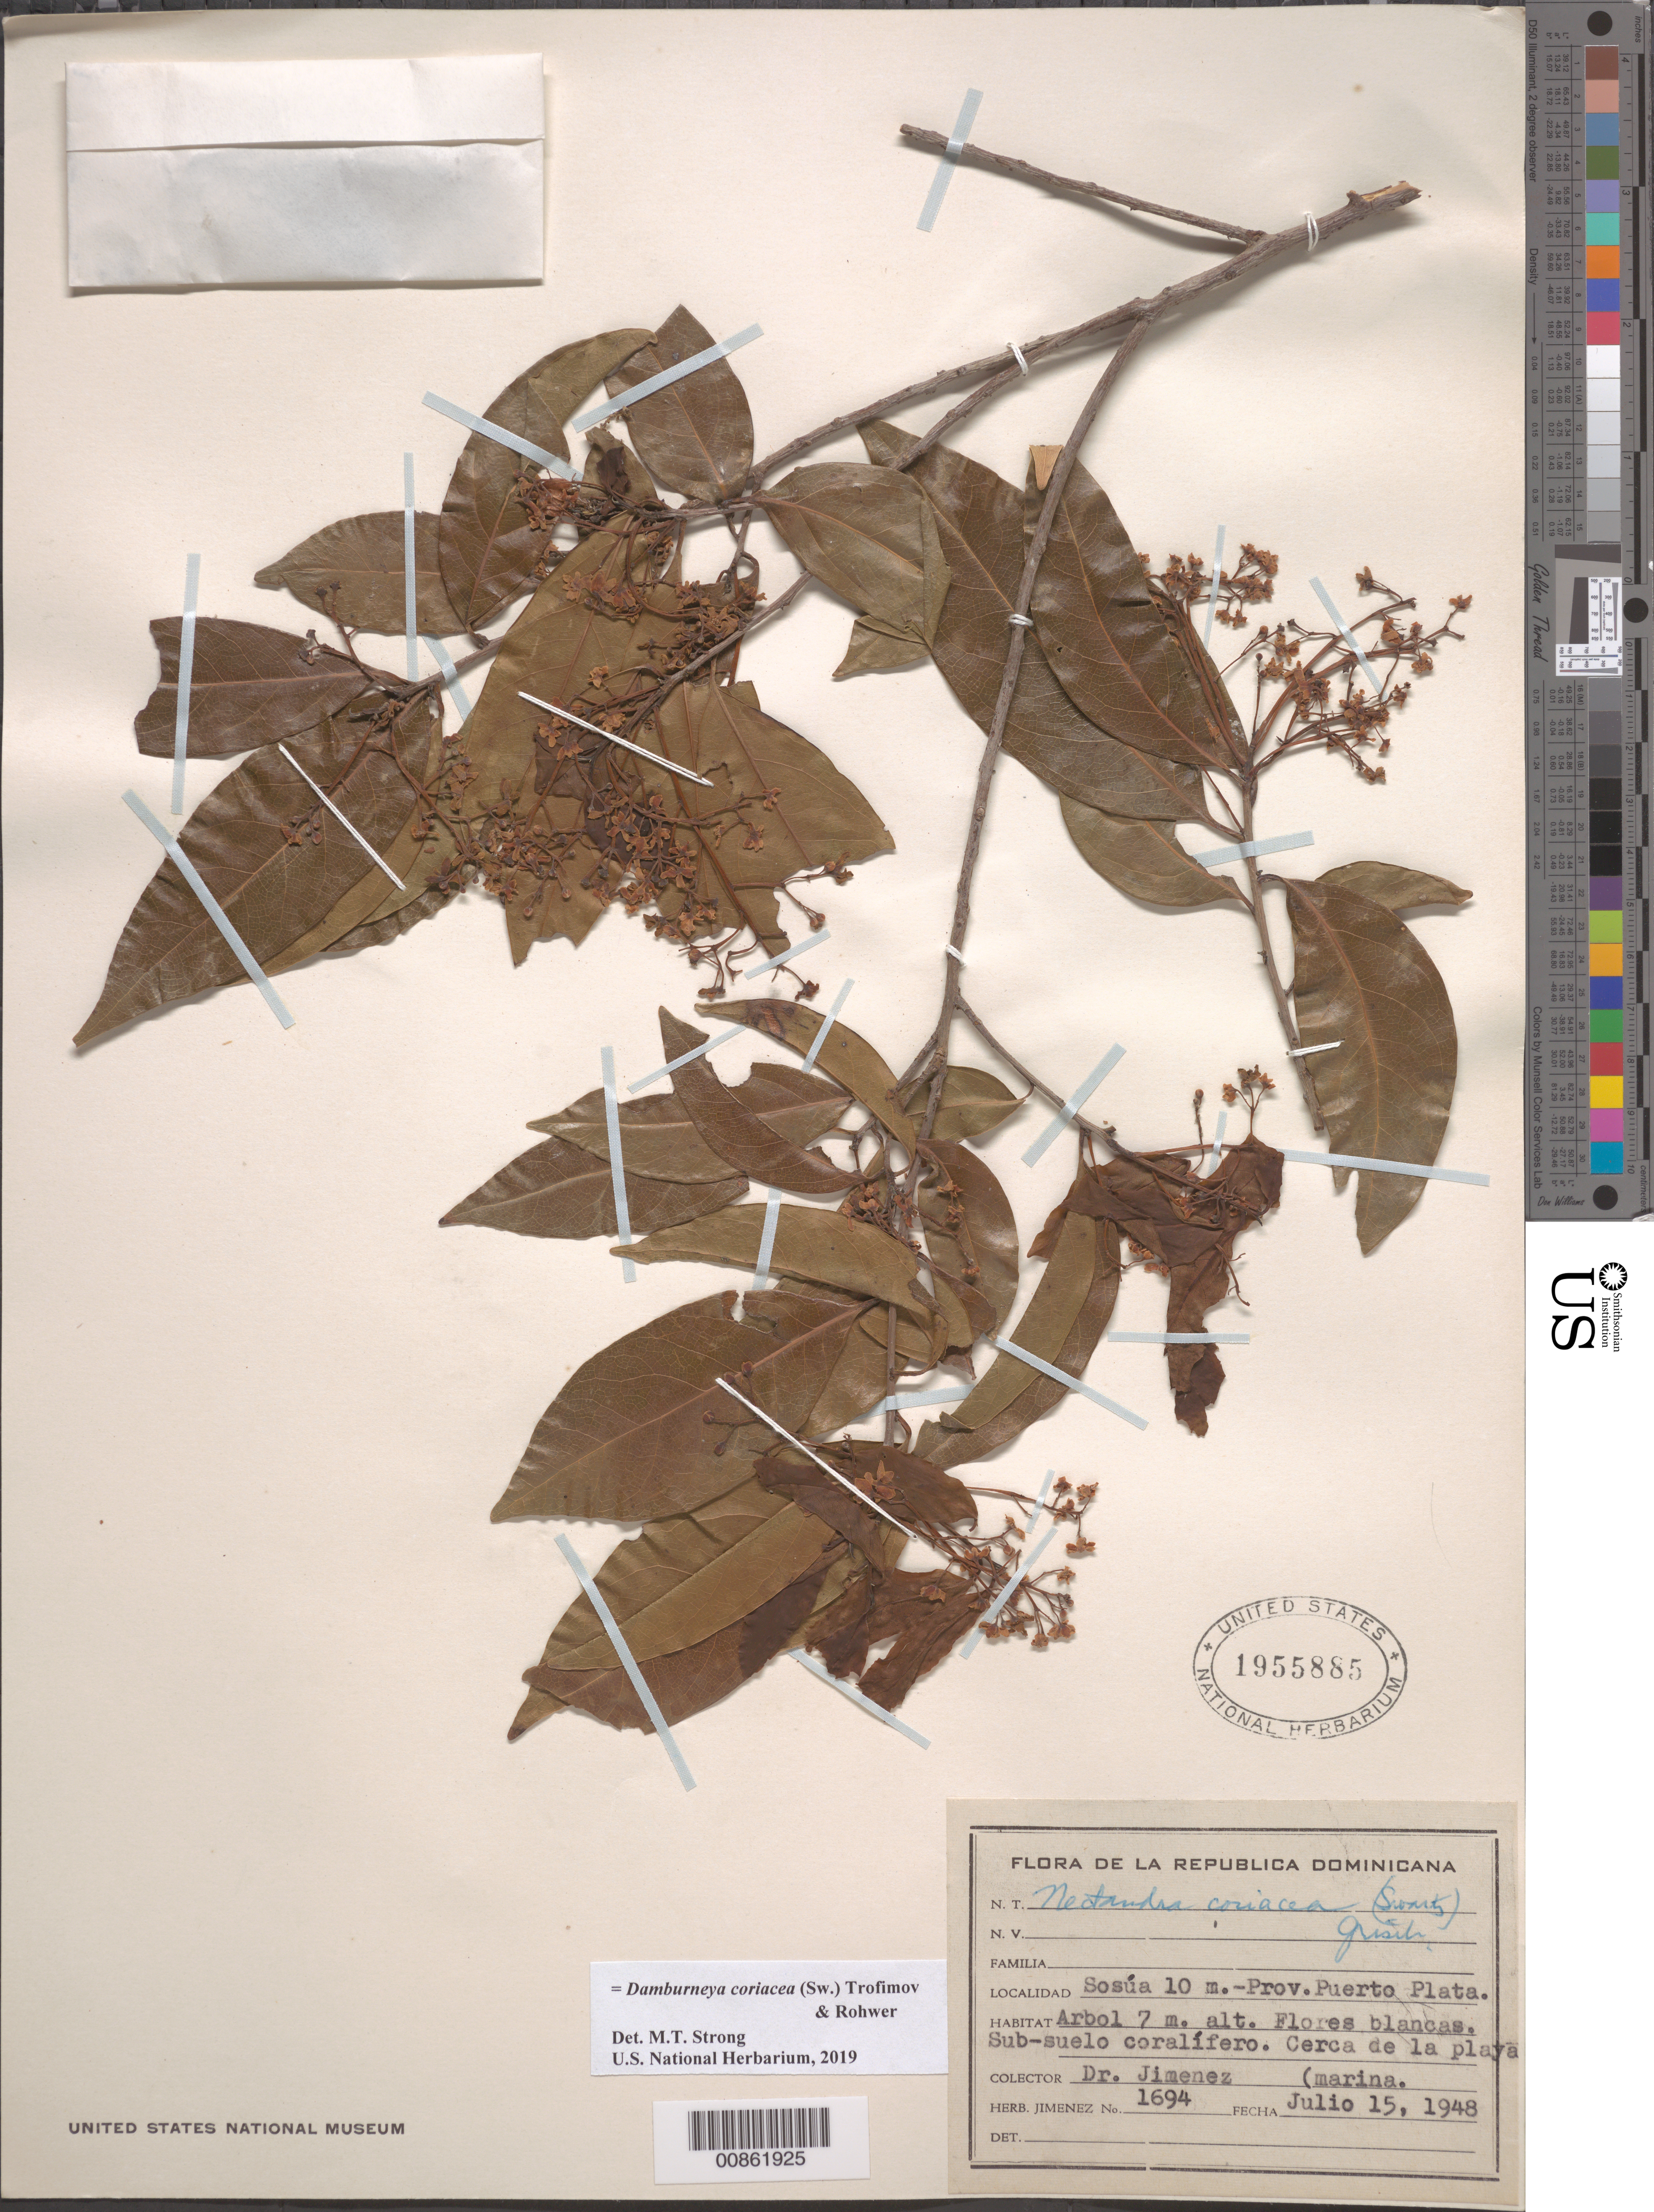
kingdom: Plantae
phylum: Tracheophyta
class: Magnoliopsida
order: Laurales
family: Lauraceae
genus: Damburneya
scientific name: Damburneya coriacea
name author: (Sw.) Trofimov & Rohwer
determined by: Strong, M. T., (US), Smithsonian Institution - National Museum of Natural History (UNITED STATES)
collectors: J. J. Jiménez Almonte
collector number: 1694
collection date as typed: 15 Jul 1948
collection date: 1948-07-15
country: Dominican Republic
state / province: Puerto Plata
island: Hispaniola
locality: Sosúa.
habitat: Sub-suelo coralífero. Cerca de la playa marina.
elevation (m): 10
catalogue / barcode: US 1955885